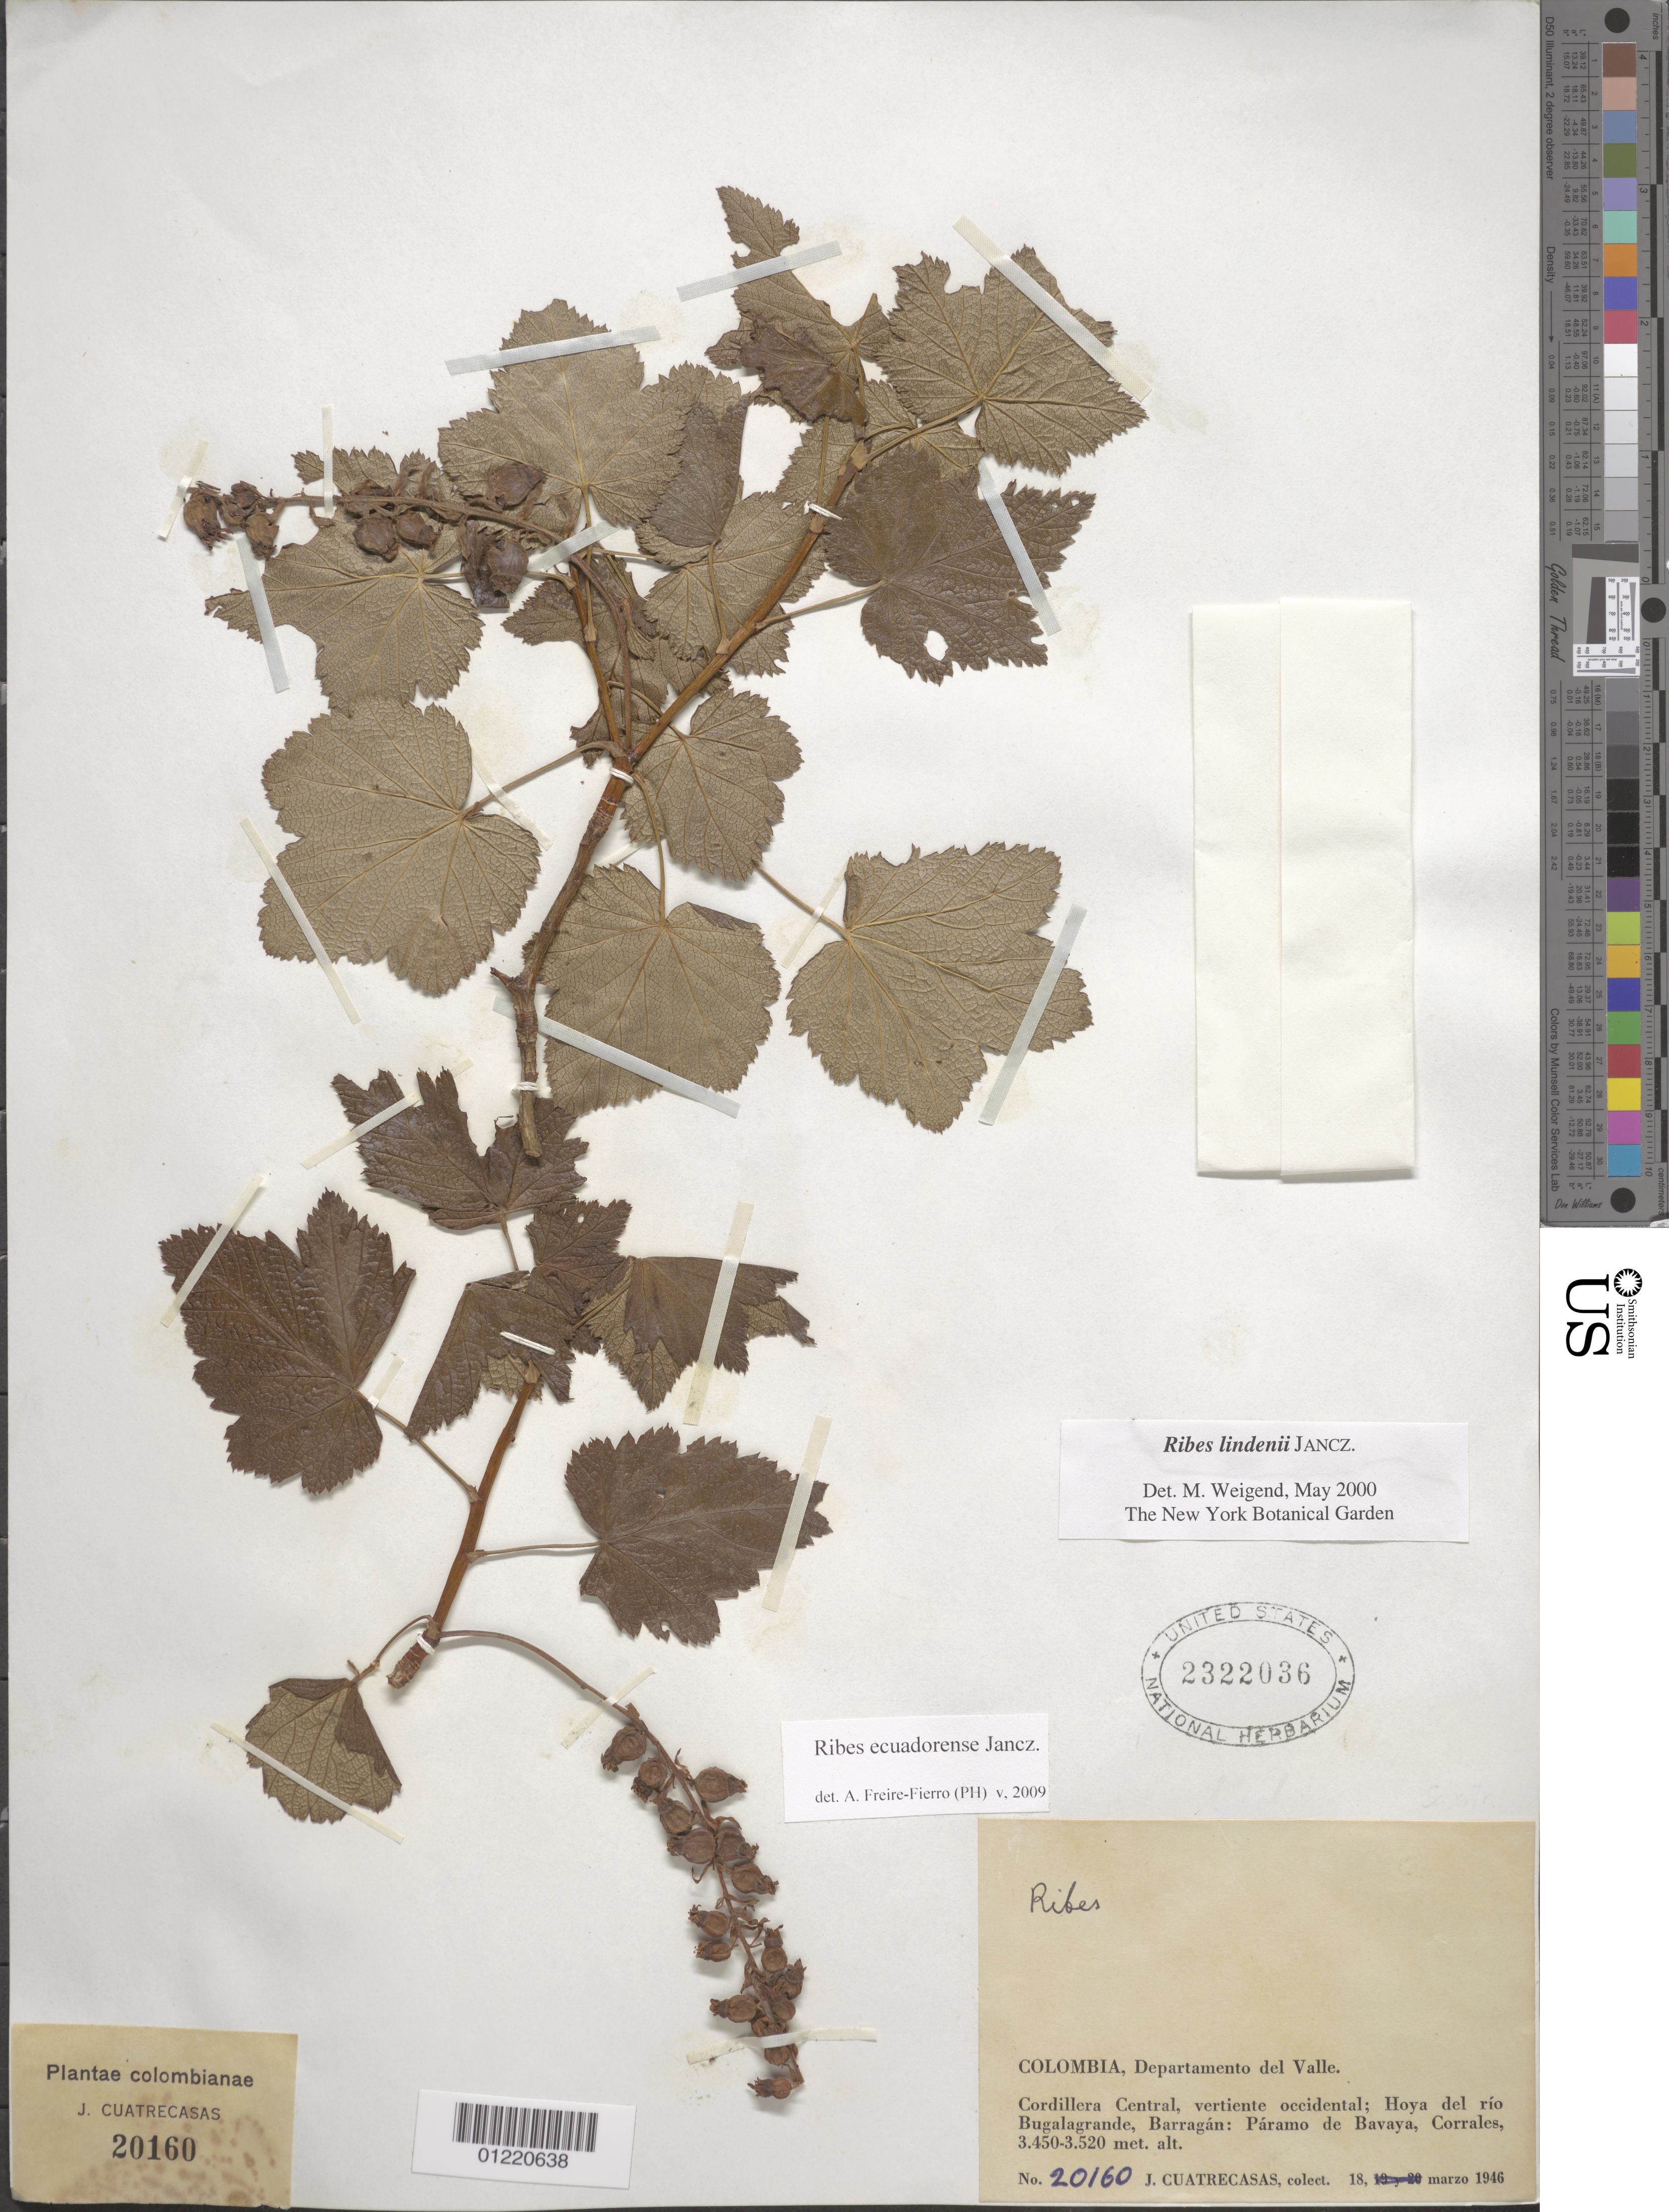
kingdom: Plantae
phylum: Tracheophyta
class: Magnoliopsida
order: Saxifragales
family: Grossulariaceae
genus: Ribes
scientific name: Ribes ecuadorense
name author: Jancz.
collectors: J. Cuatrecasas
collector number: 20160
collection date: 1946-03-18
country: Colombia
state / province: Valle del Cauca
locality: Cordillera Central, vertiente occidental; Hoya del río Bugalagrande, Brarragán: Páramo de Bavaya, Corrales.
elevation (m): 3450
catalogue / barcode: US 2322036